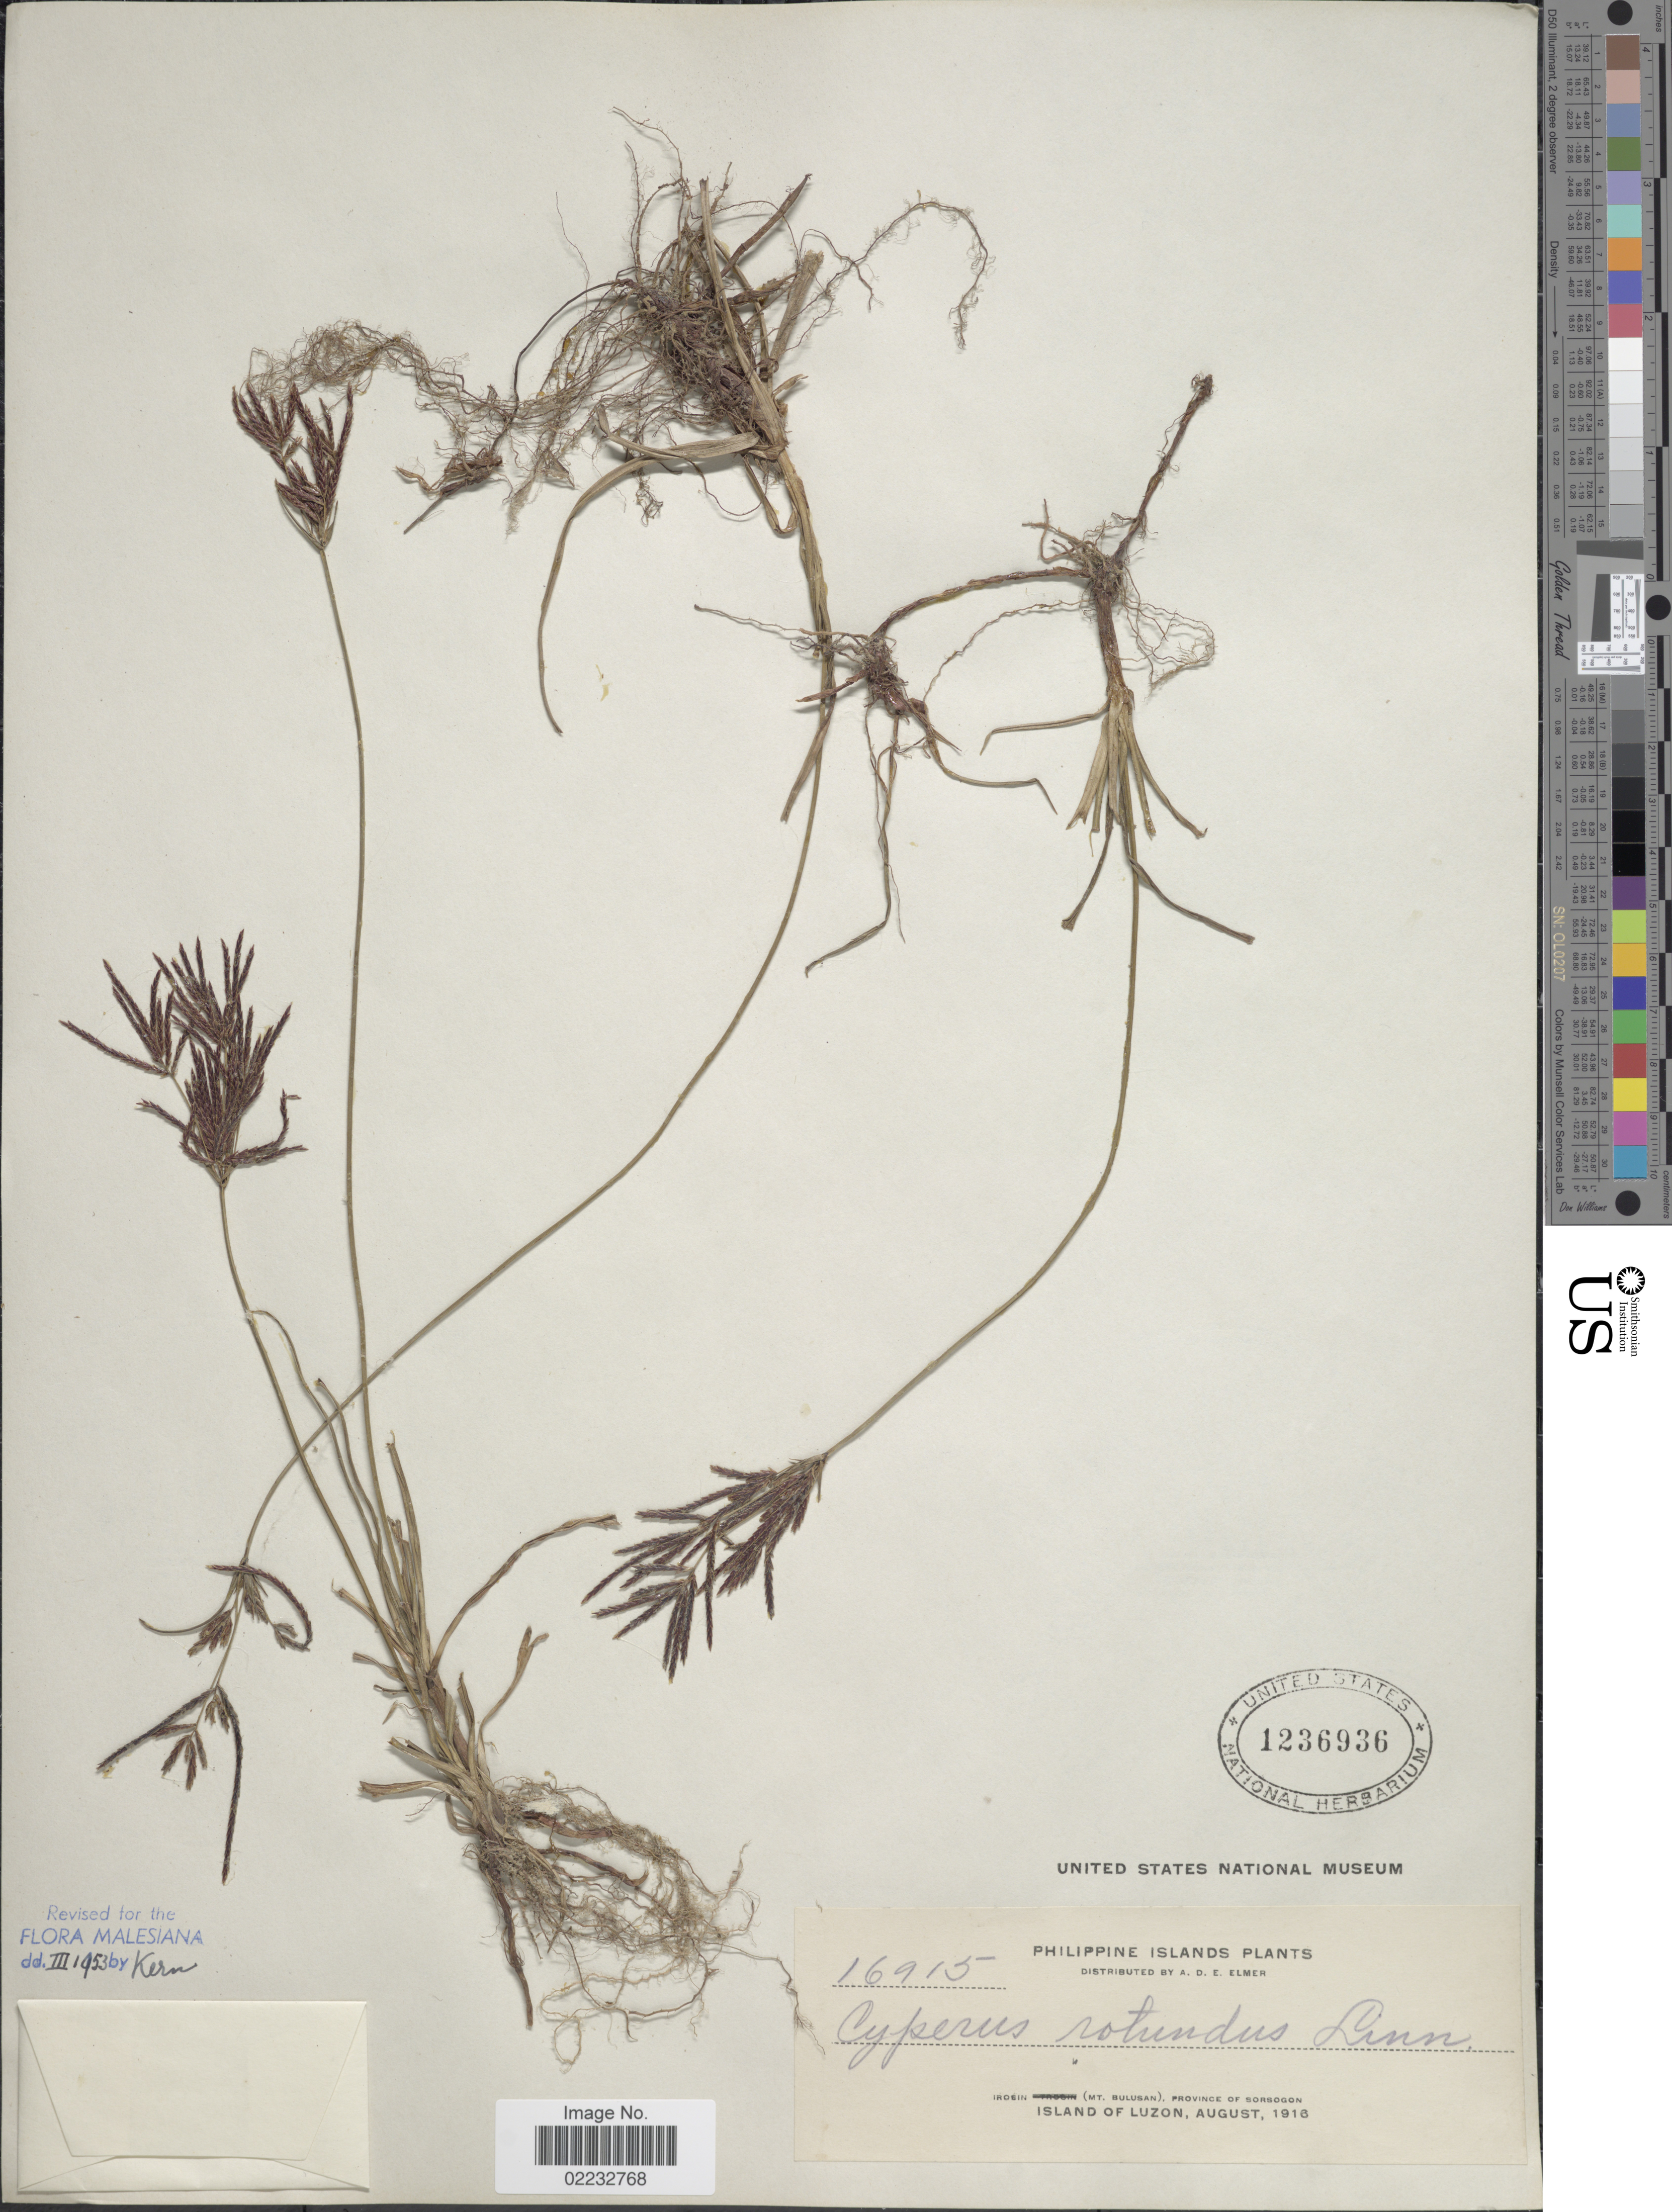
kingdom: Plantae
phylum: Tracheophyta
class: Liliopsida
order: Poales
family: Cyperaceae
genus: Cyperus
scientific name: Cyperus rotundus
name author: L.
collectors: A. D. E. Elmer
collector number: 16915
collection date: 1916-08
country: Philippines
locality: Irosin (Mt. Bulusan), Province of Sorsogon. Island of Luzon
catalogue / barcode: US 1236936